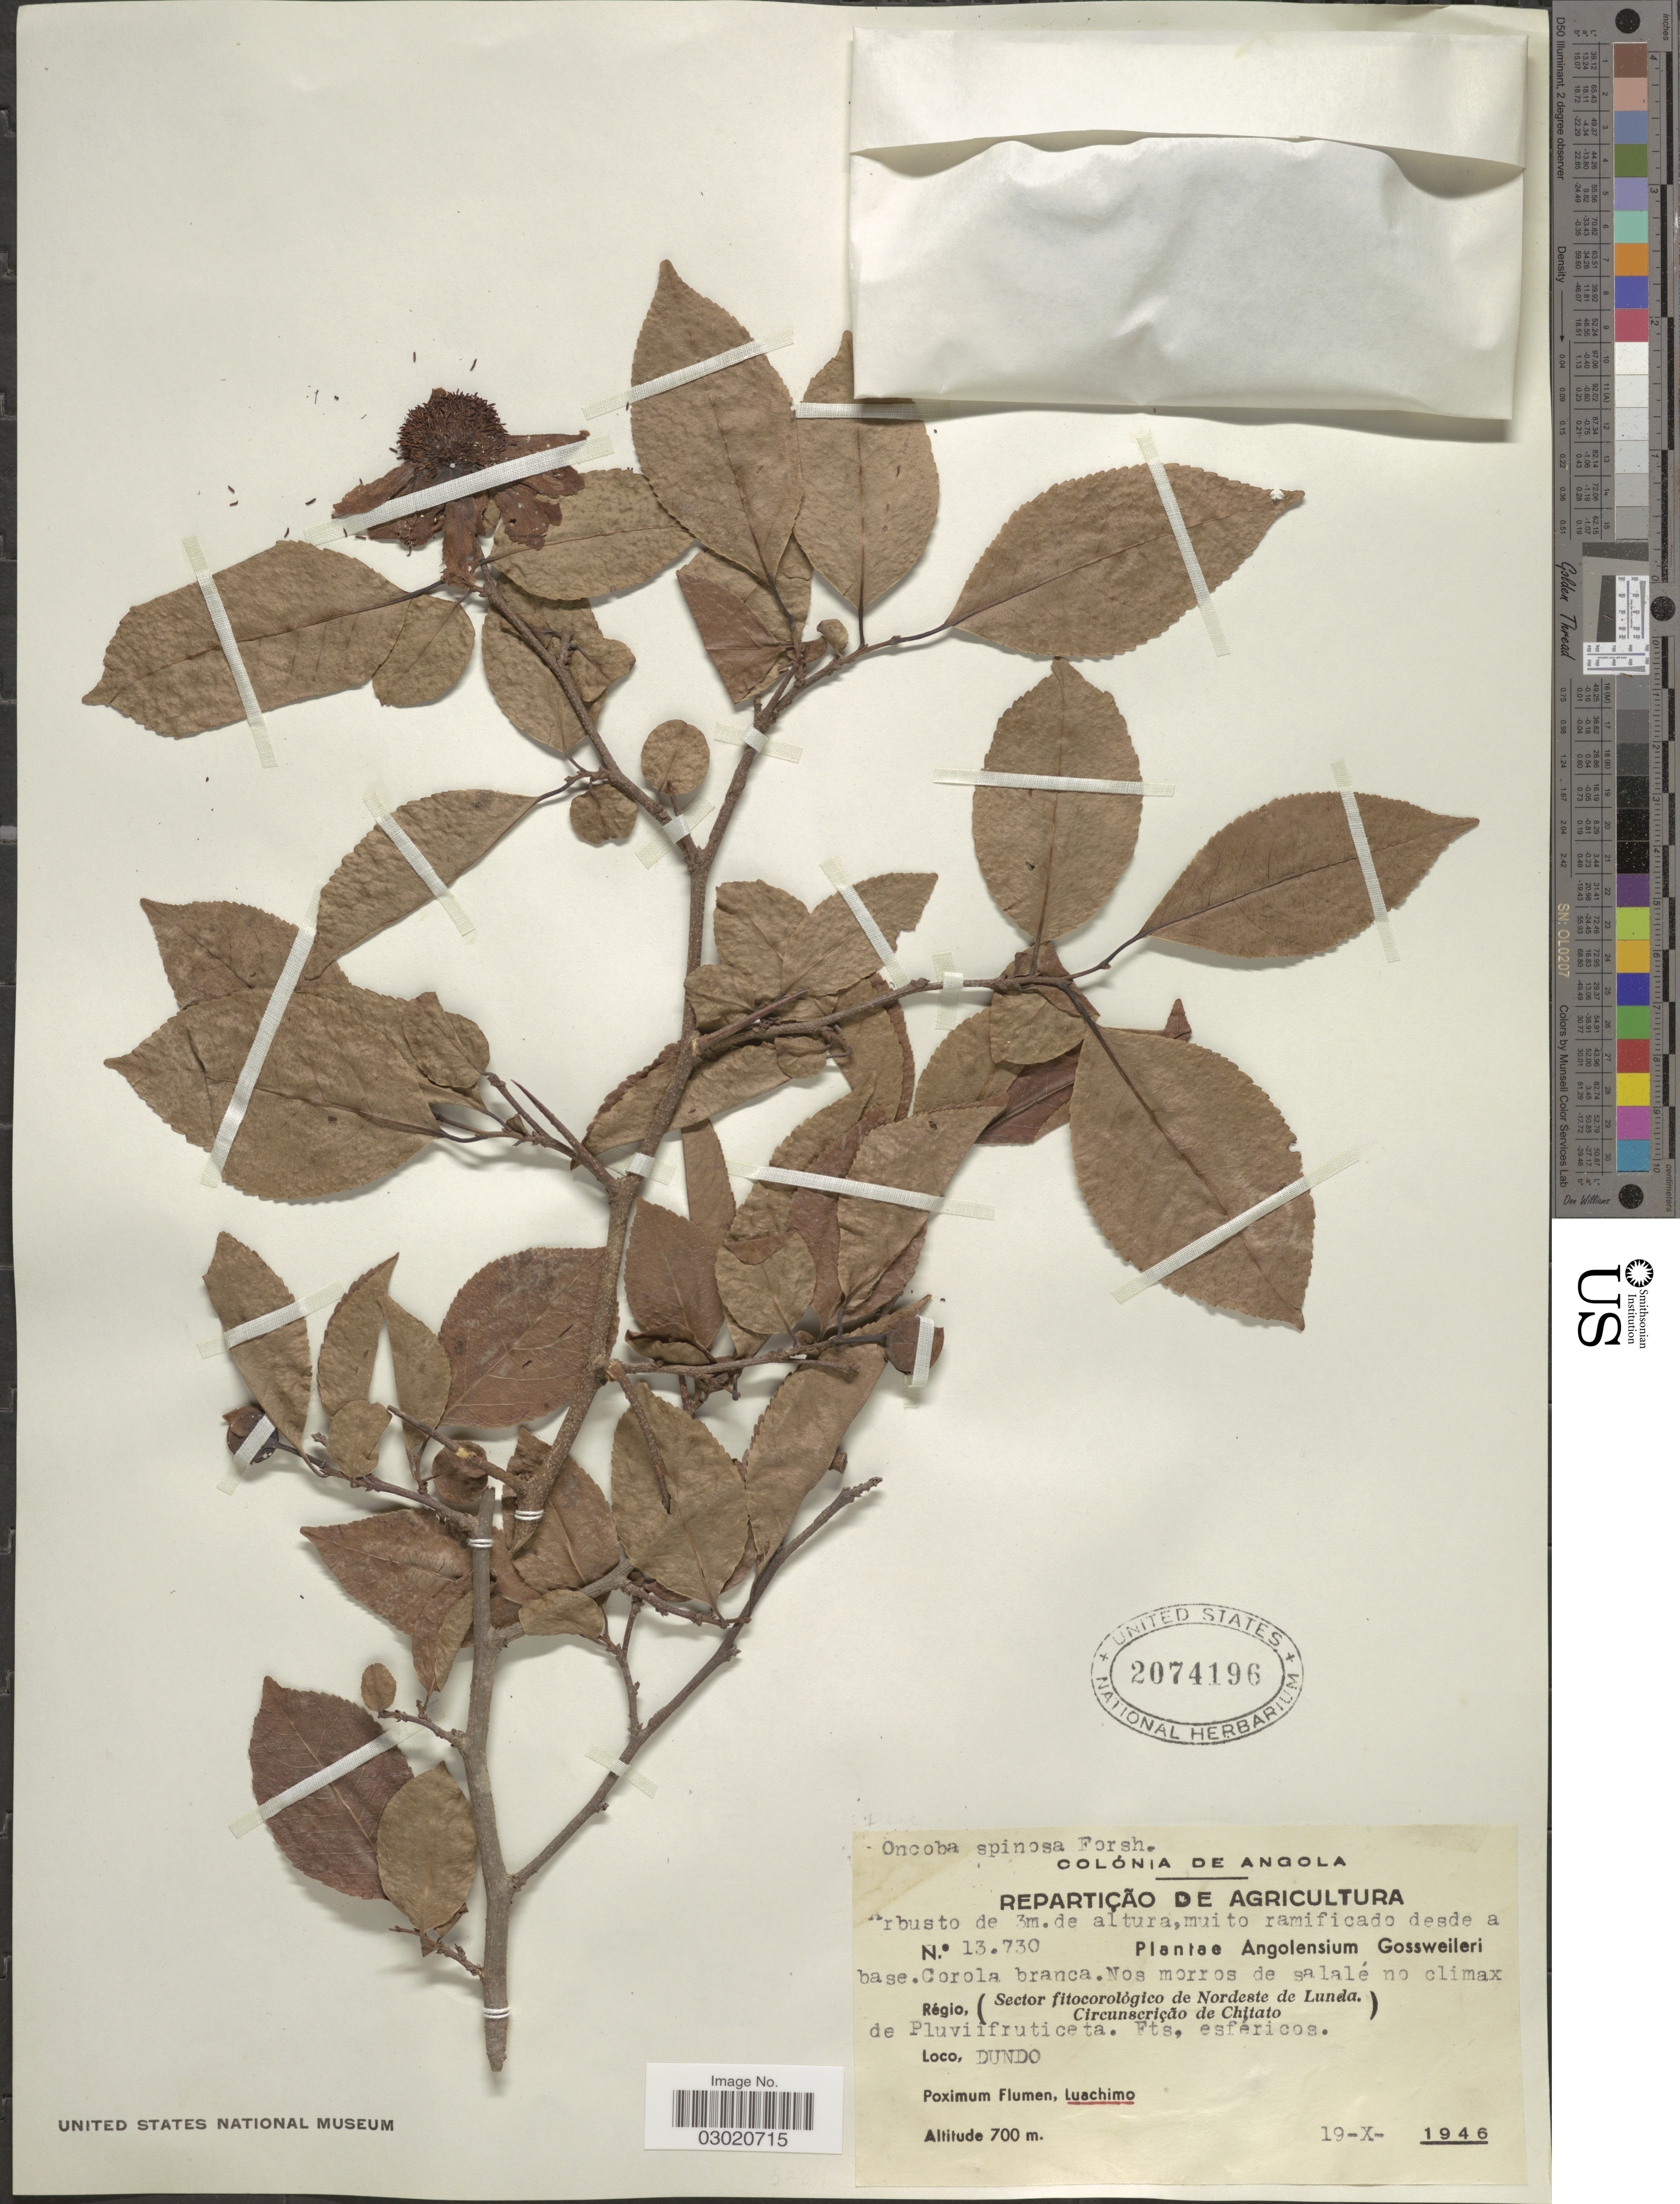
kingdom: Plantae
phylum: Tracheophyta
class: Magnoliopsida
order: Malpighiales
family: Salicaceae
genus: Oncoba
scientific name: Oncoba spinosa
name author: Forssk.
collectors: -. Gossweiler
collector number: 13730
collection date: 1946-10-13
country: Angola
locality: Régio, (Sector fitocorológico de Nordeste de Lunda, Circunscrição de Chitato), Dundo, Luachimo.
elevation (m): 700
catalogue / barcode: US 2074196